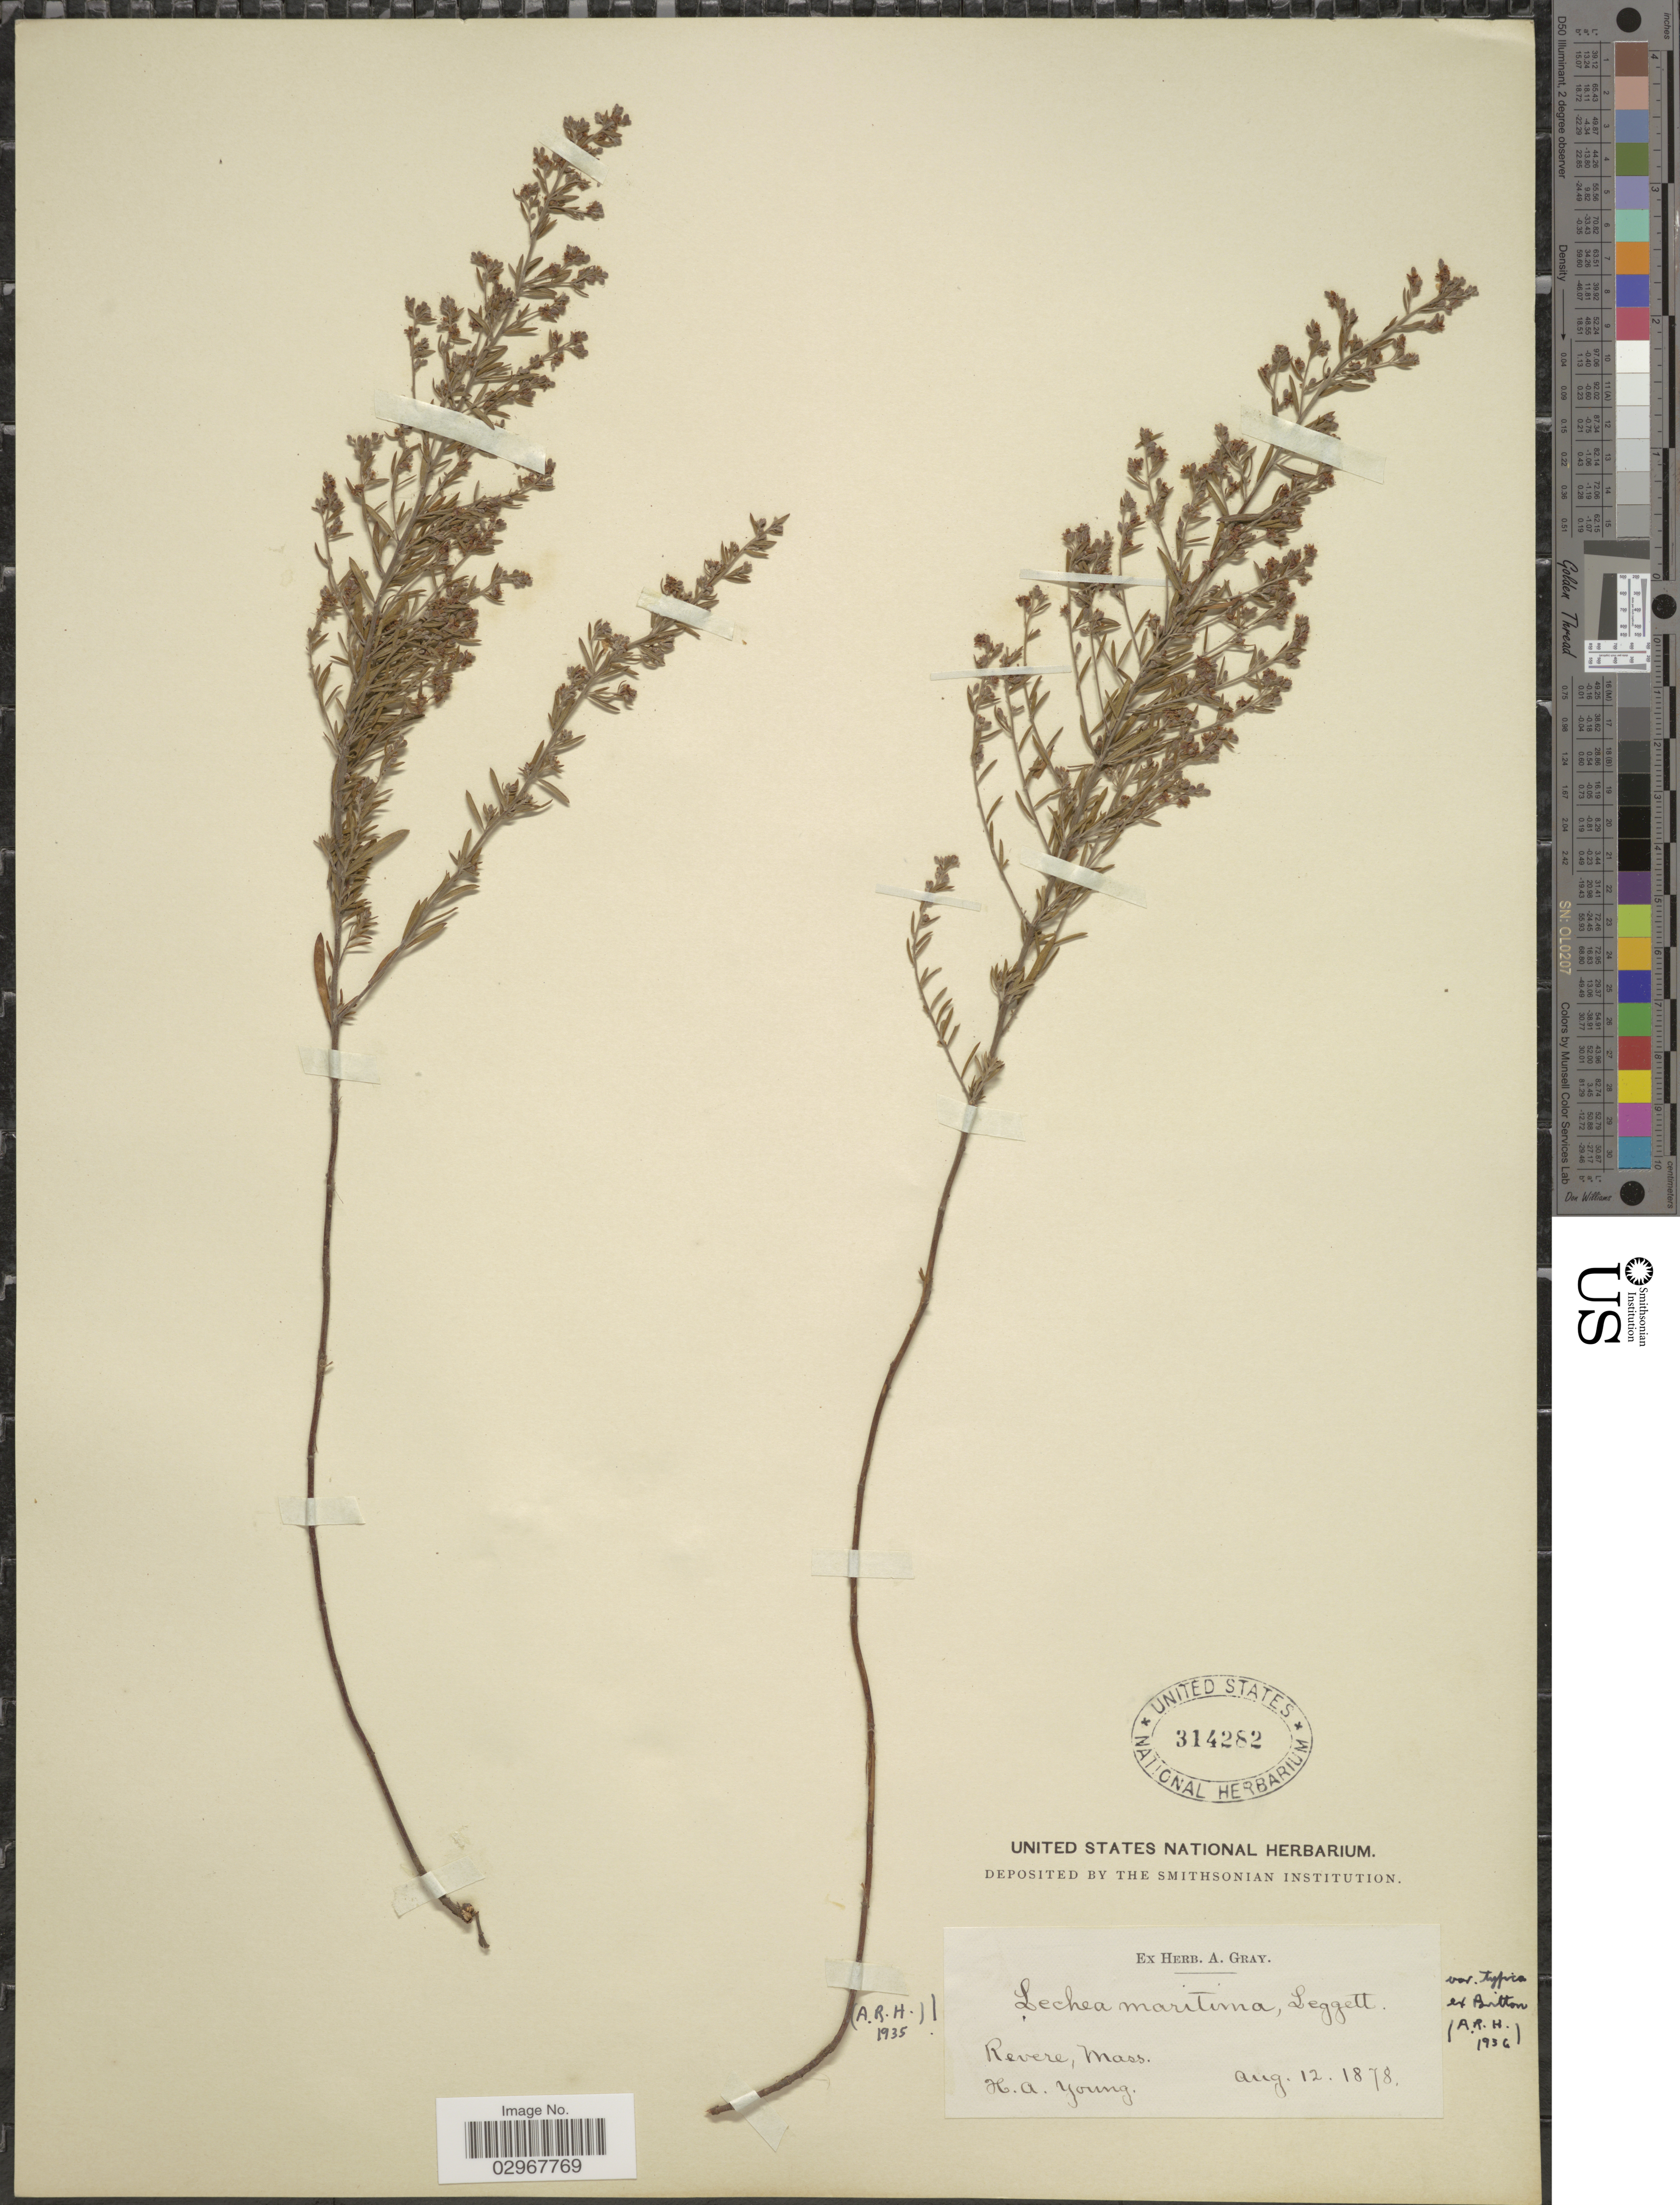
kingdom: Plantae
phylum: Tracheophyta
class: Magnoliopsida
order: Malvales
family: Cistaceae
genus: Lechea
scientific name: Lechea maritima var. typica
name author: Hodgdon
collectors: H. Young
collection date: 1878-08-12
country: United States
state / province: Massachusetts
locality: Revere, Mass.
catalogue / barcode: US 314282